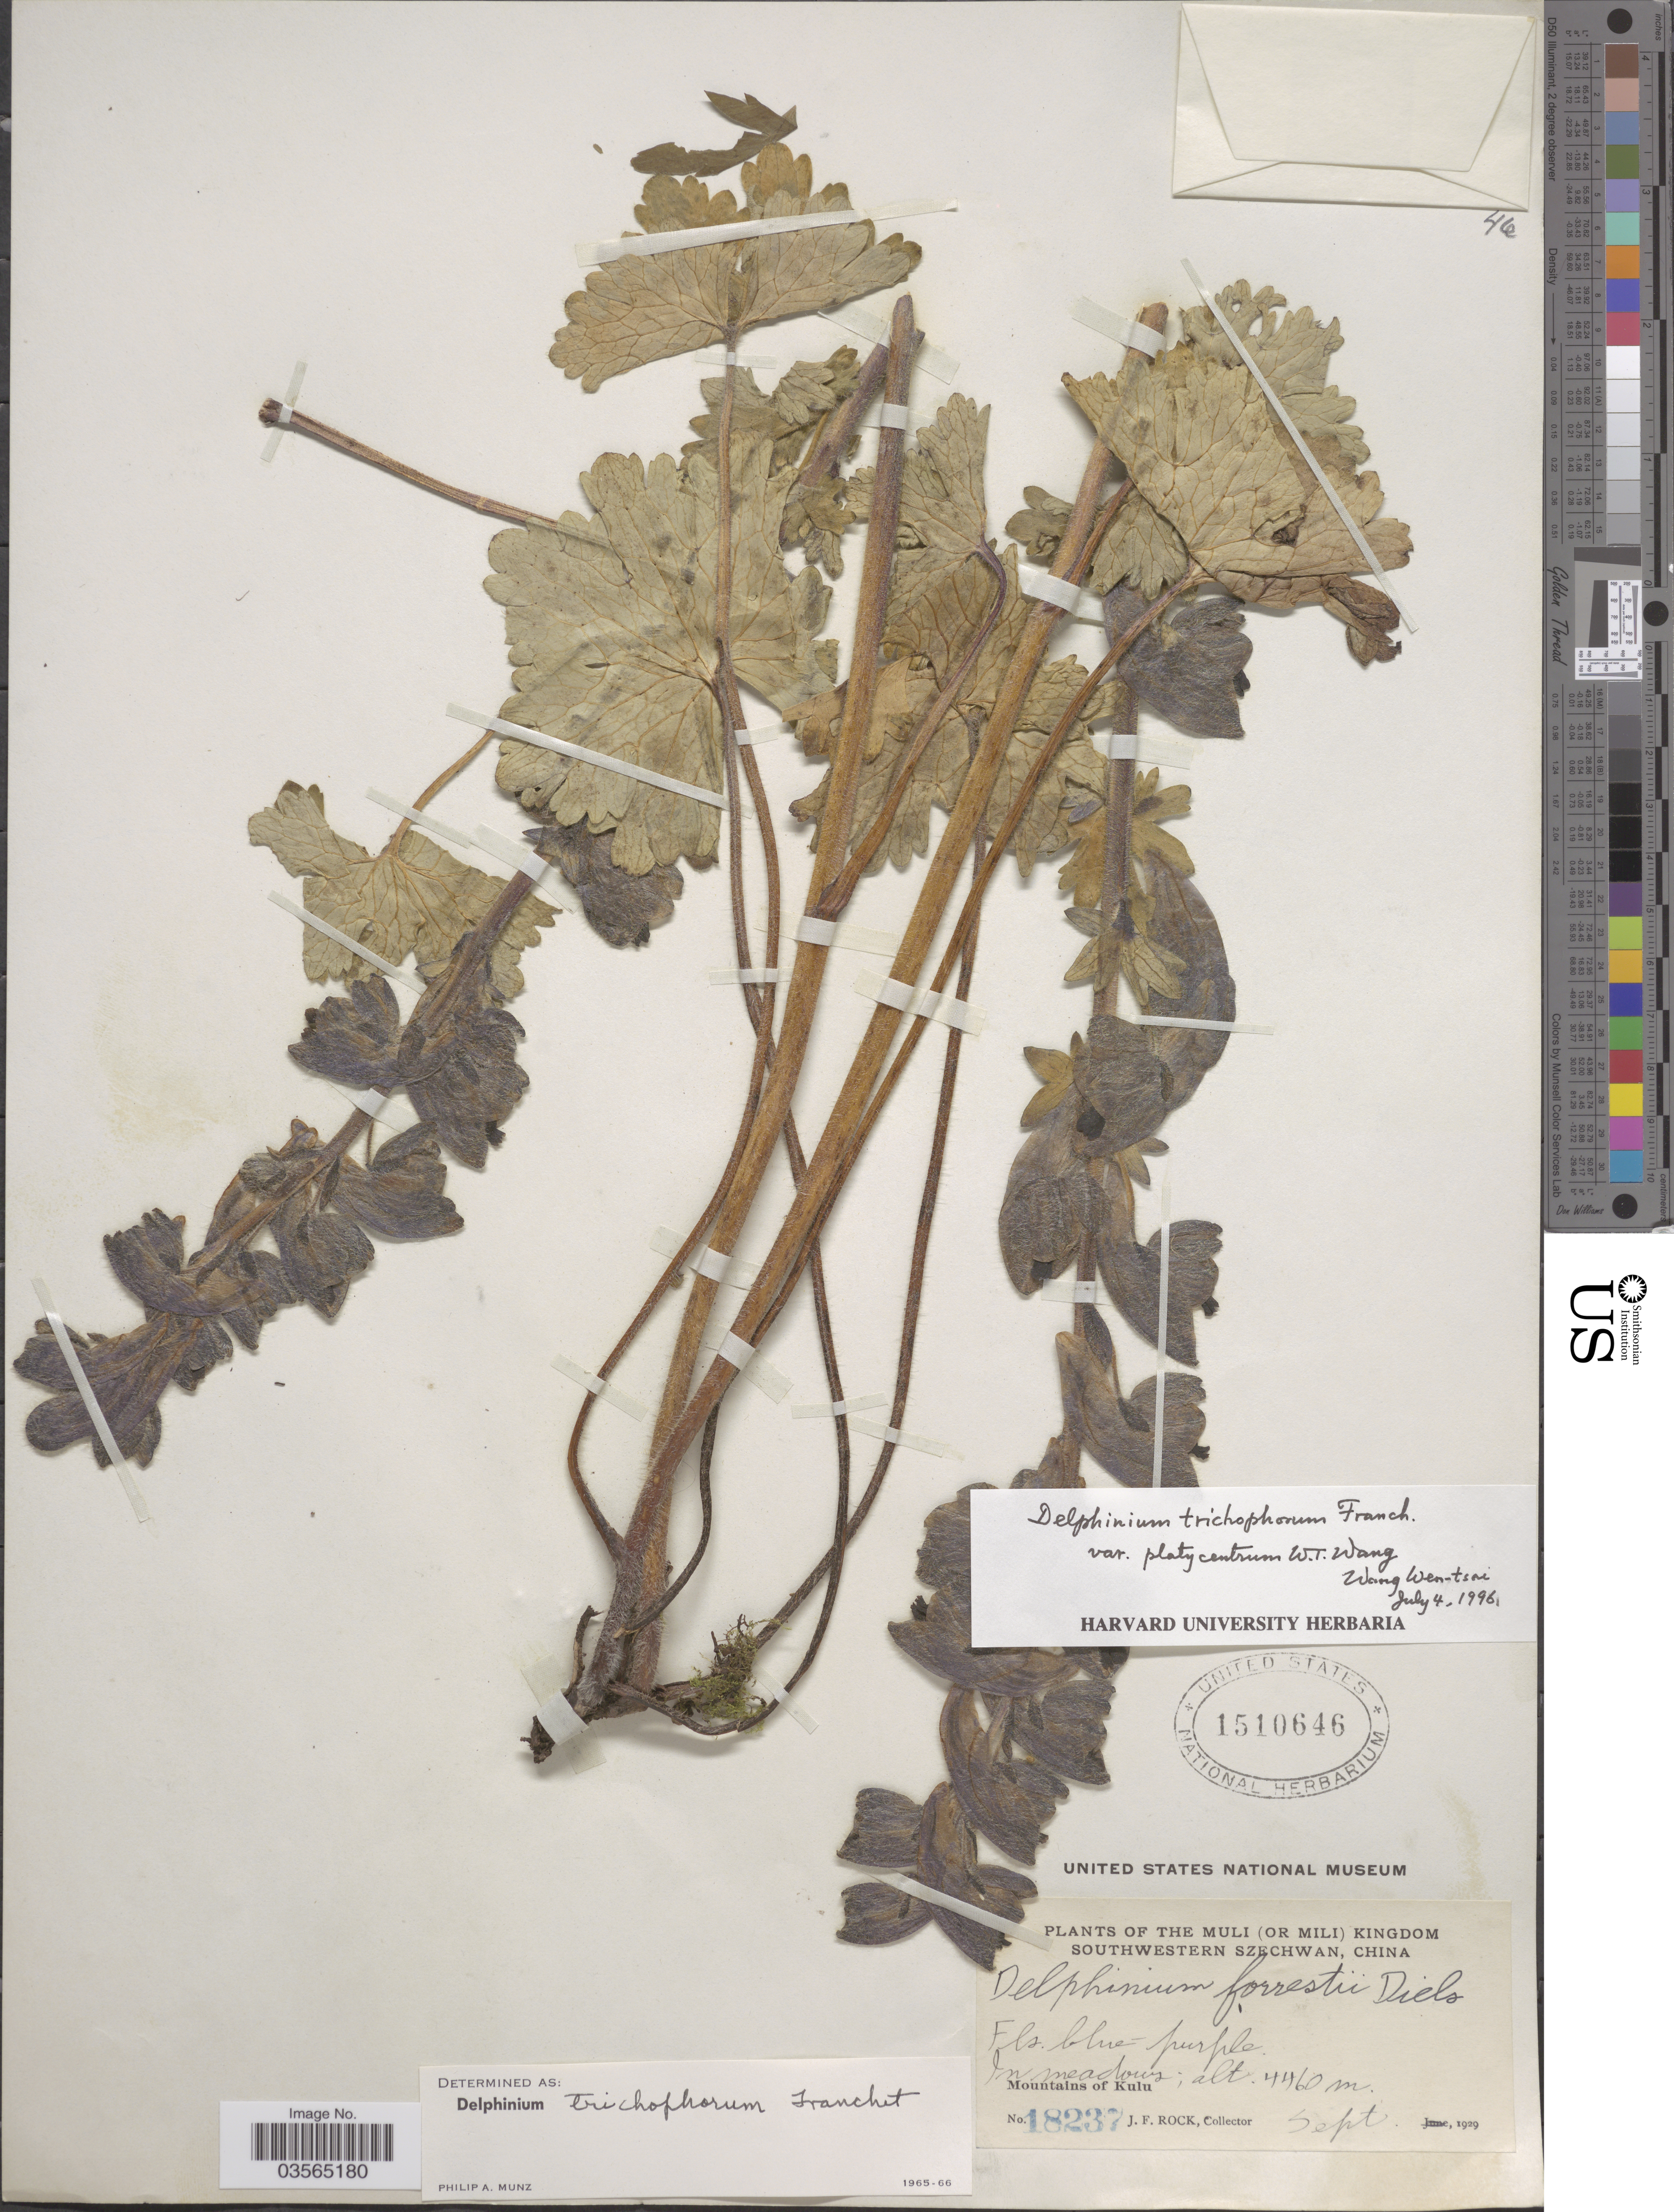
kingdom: Plantae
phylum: Tracheophyta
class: Magnoliopsida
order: Ranunculales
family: Ranunculaceae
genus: Delphinium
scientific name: Delphinium trifoliolatum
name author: Finet & Gagnep.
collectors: J. Rock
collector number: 18237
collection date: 1929-09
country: China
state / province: Sichuan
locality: The Muli (or Mili) Kingdom. Southwestern Szechwan. Mountains of Kulu.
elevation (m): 4460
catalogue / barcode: US 1510646